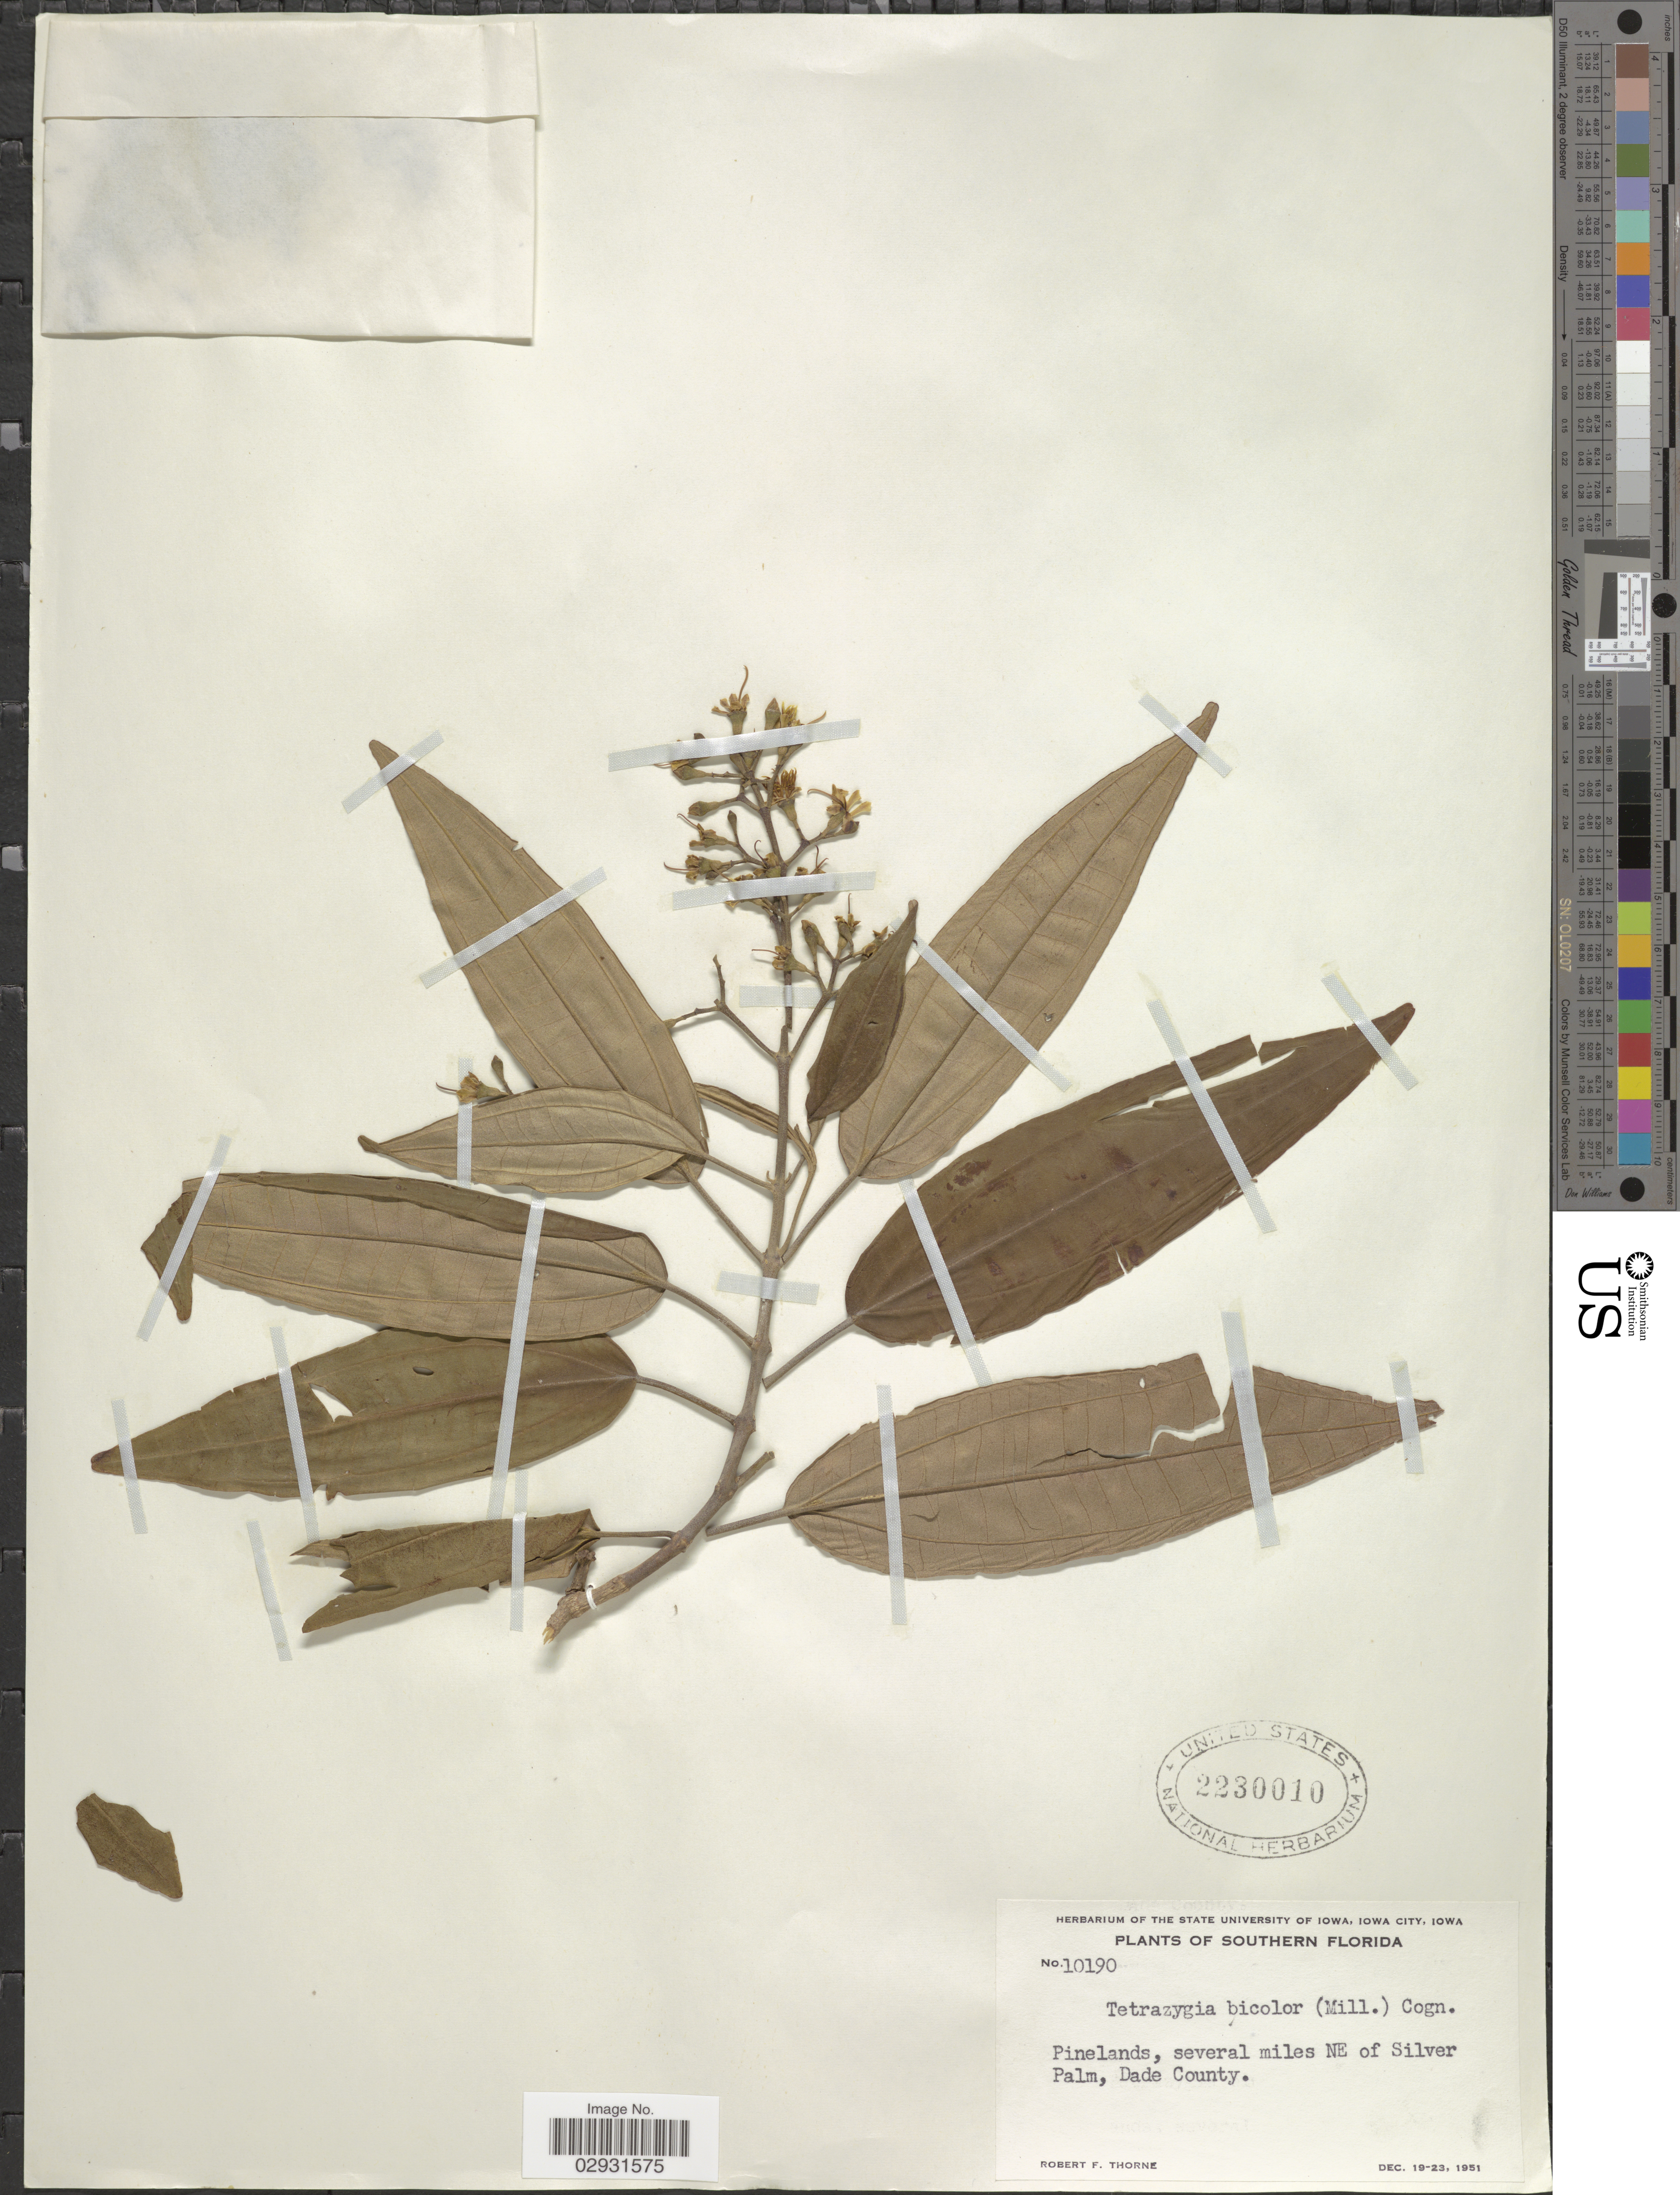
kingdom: Plantae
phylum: Tracheophyta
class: Magnoliopsida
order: Myrtales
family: Melastomataceae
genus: Tetrazygia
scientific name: Tetrazygia bicolor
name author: (Mill.) Cogn.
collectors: R. F. Thorne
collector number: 10190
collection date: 1951-12-19/1951-12-23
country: United States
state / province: Florida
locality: Southern Florida, Pinelands, several miles NE of Silver Palm, Dade County.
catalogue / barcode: US 2230010